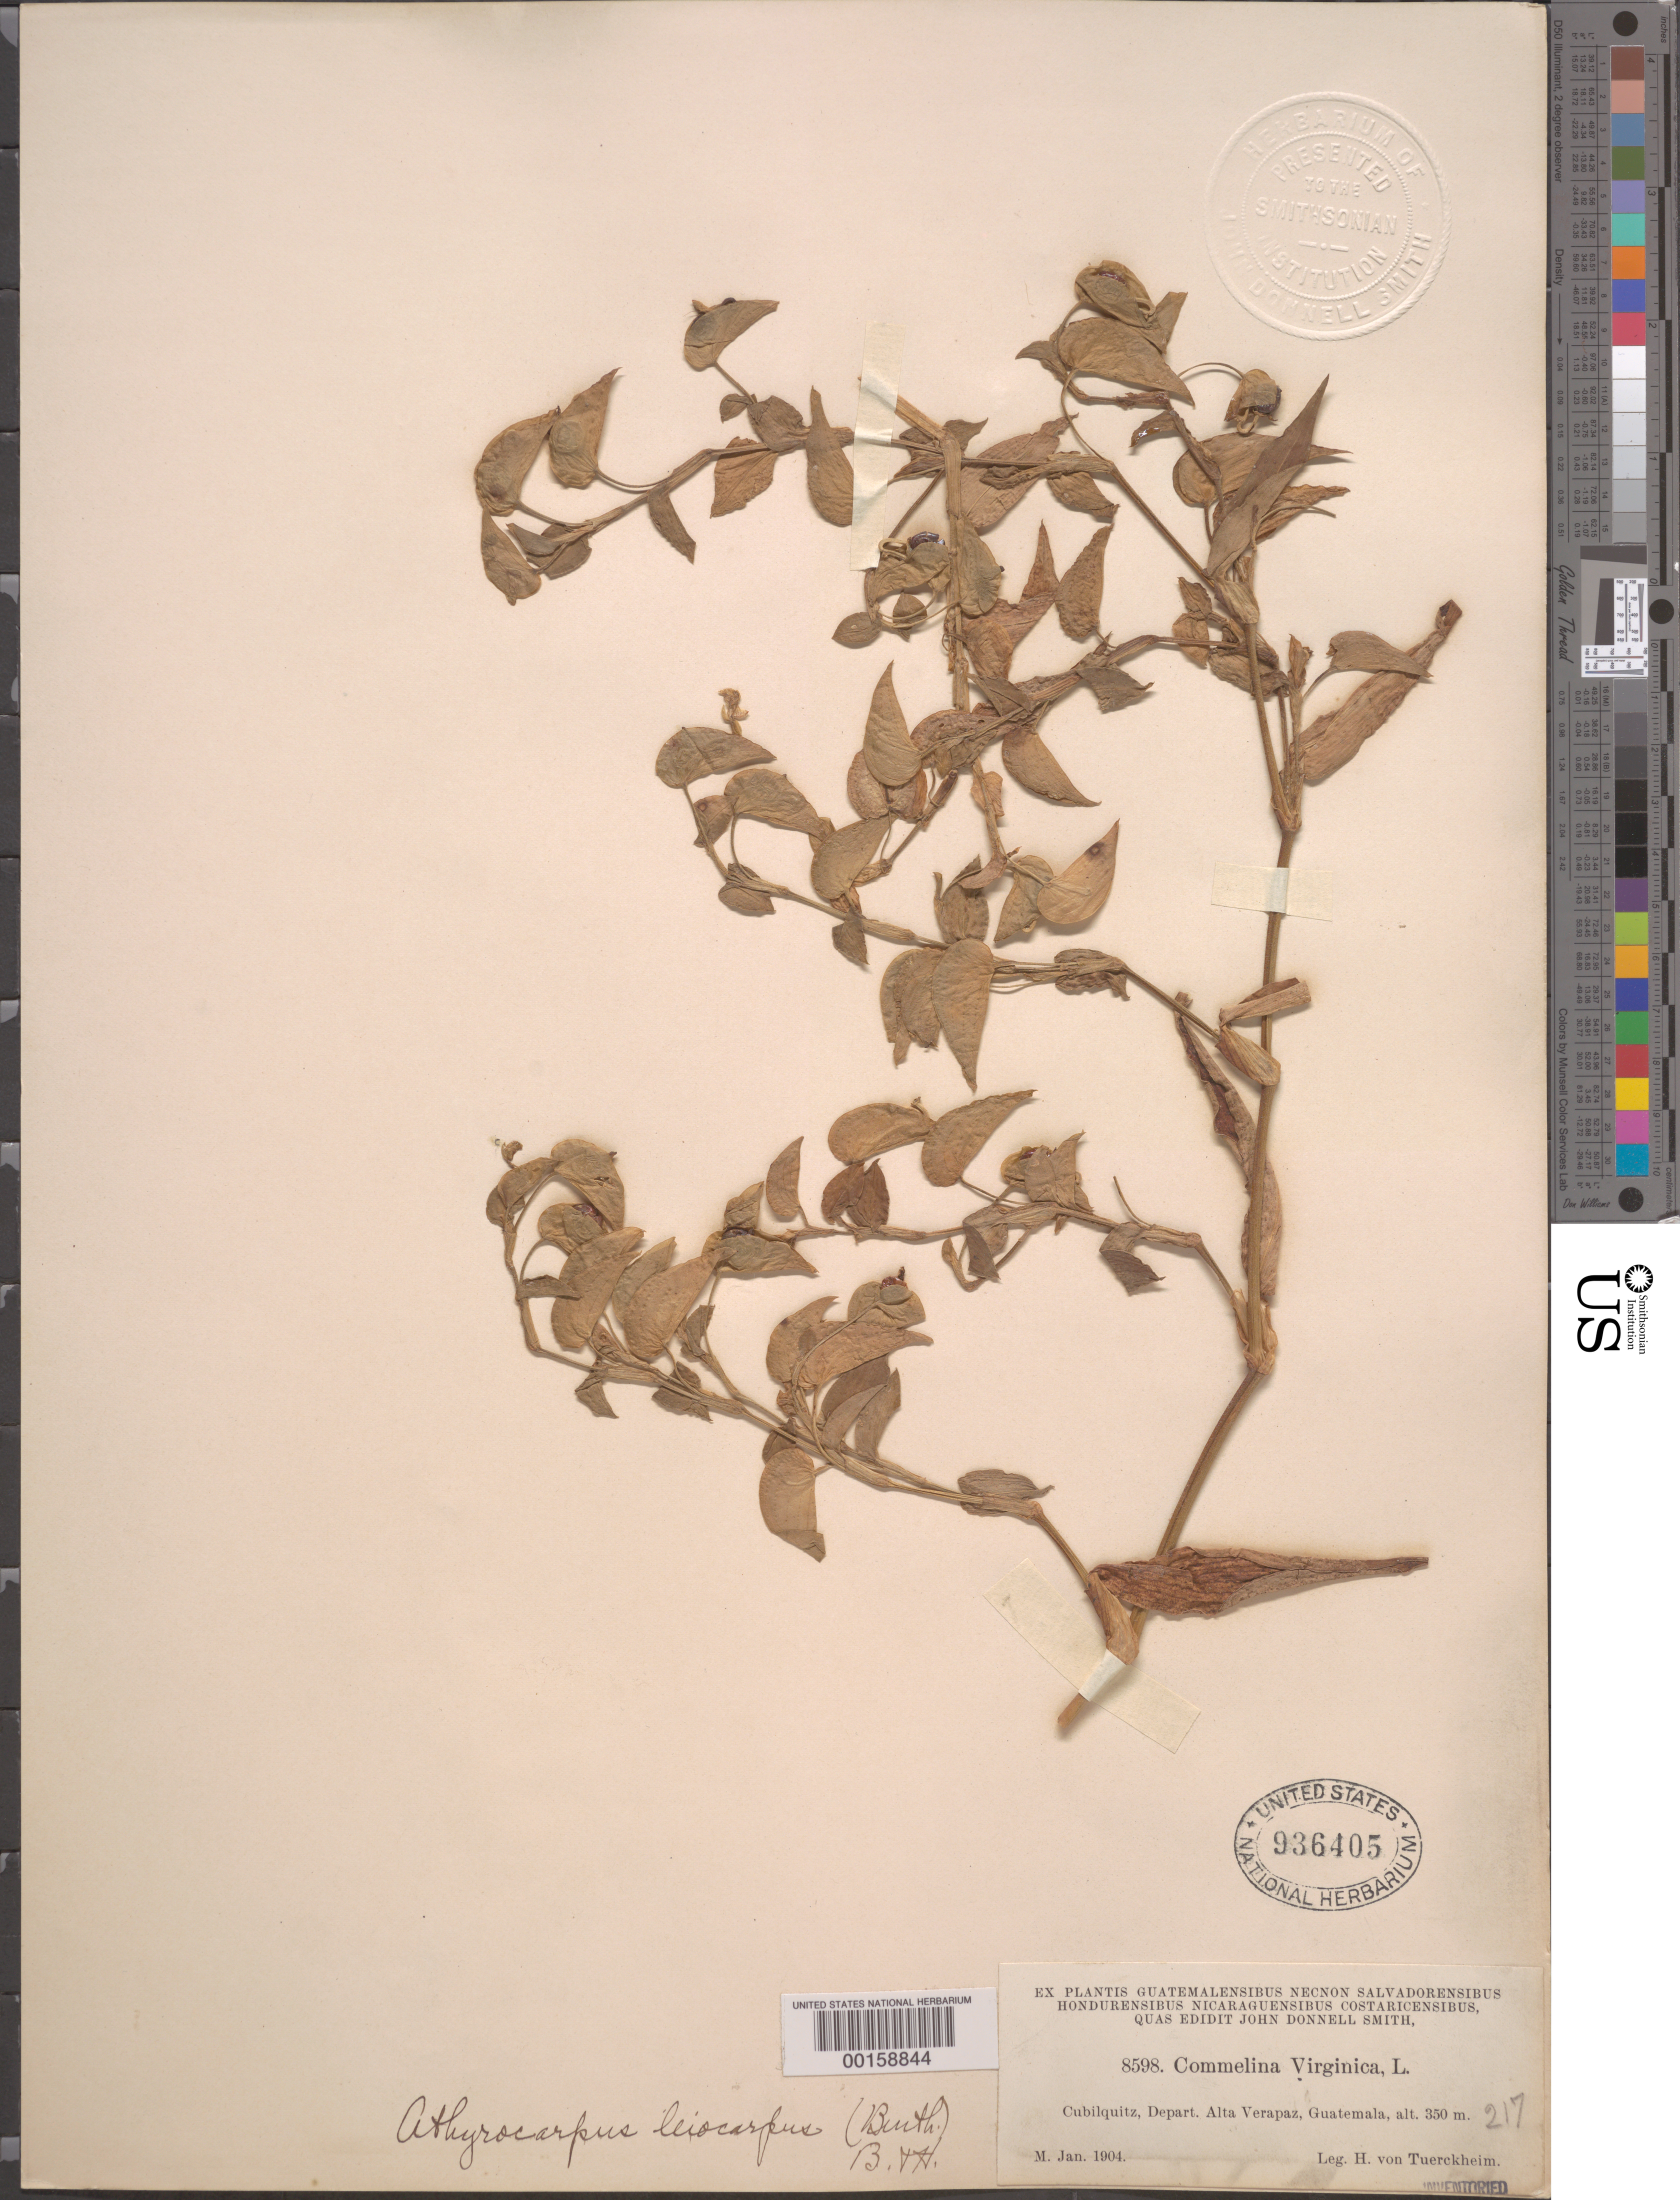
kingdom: Plantae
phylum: Tracheophyta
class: Liliopsida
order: Commelinales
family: Commelinaceae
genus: Commelina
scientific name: Commelina leiocarpa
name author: Benth.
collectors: H. von Türckheim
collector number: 8598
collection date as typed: Jan 1904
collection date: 1904-01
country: Guatemala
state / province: Alta Verapaz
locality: Cubilquitz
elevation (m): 350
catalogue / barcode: US 936405